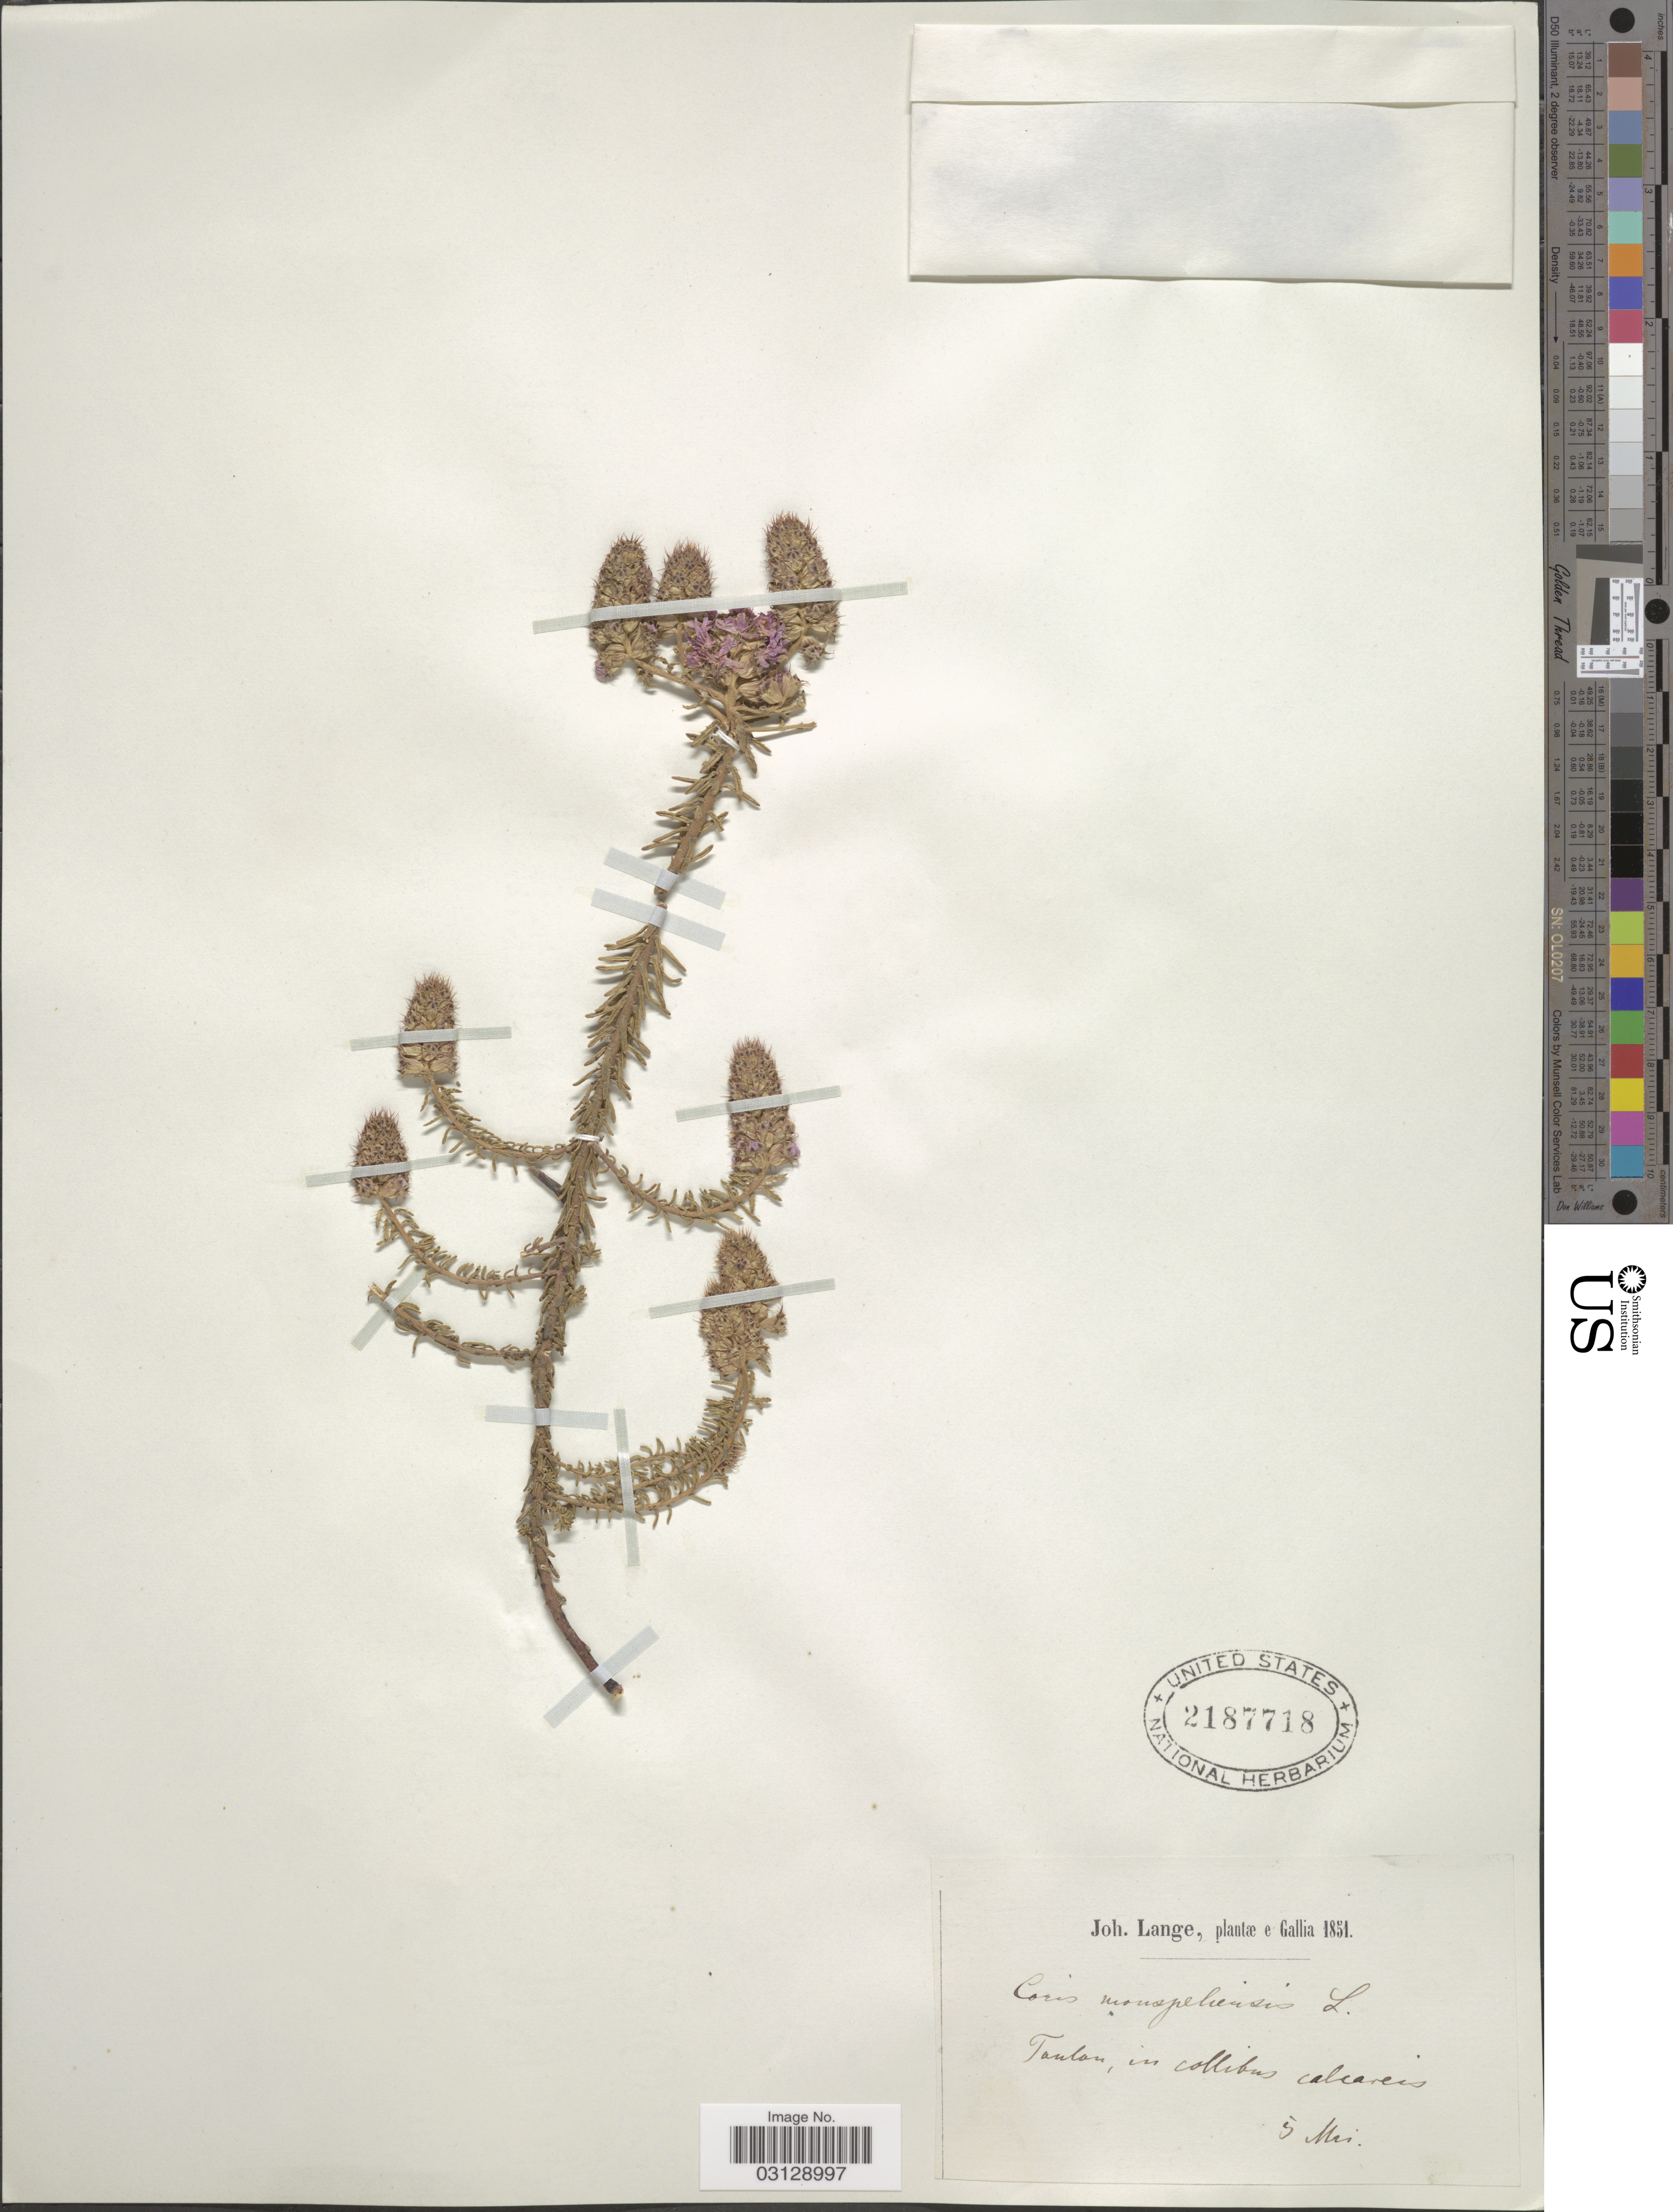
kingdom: Plantae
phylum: Tracheophyta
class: Magnoliopsida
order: Ericales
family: Primulaceae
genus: Coris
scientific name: Coris monspeliensis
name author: L.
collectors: J. M. C. Lange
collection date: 1851-05-05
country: France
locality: Gallia. Toulan, in collibus calcareis.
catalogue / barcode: US 2187718